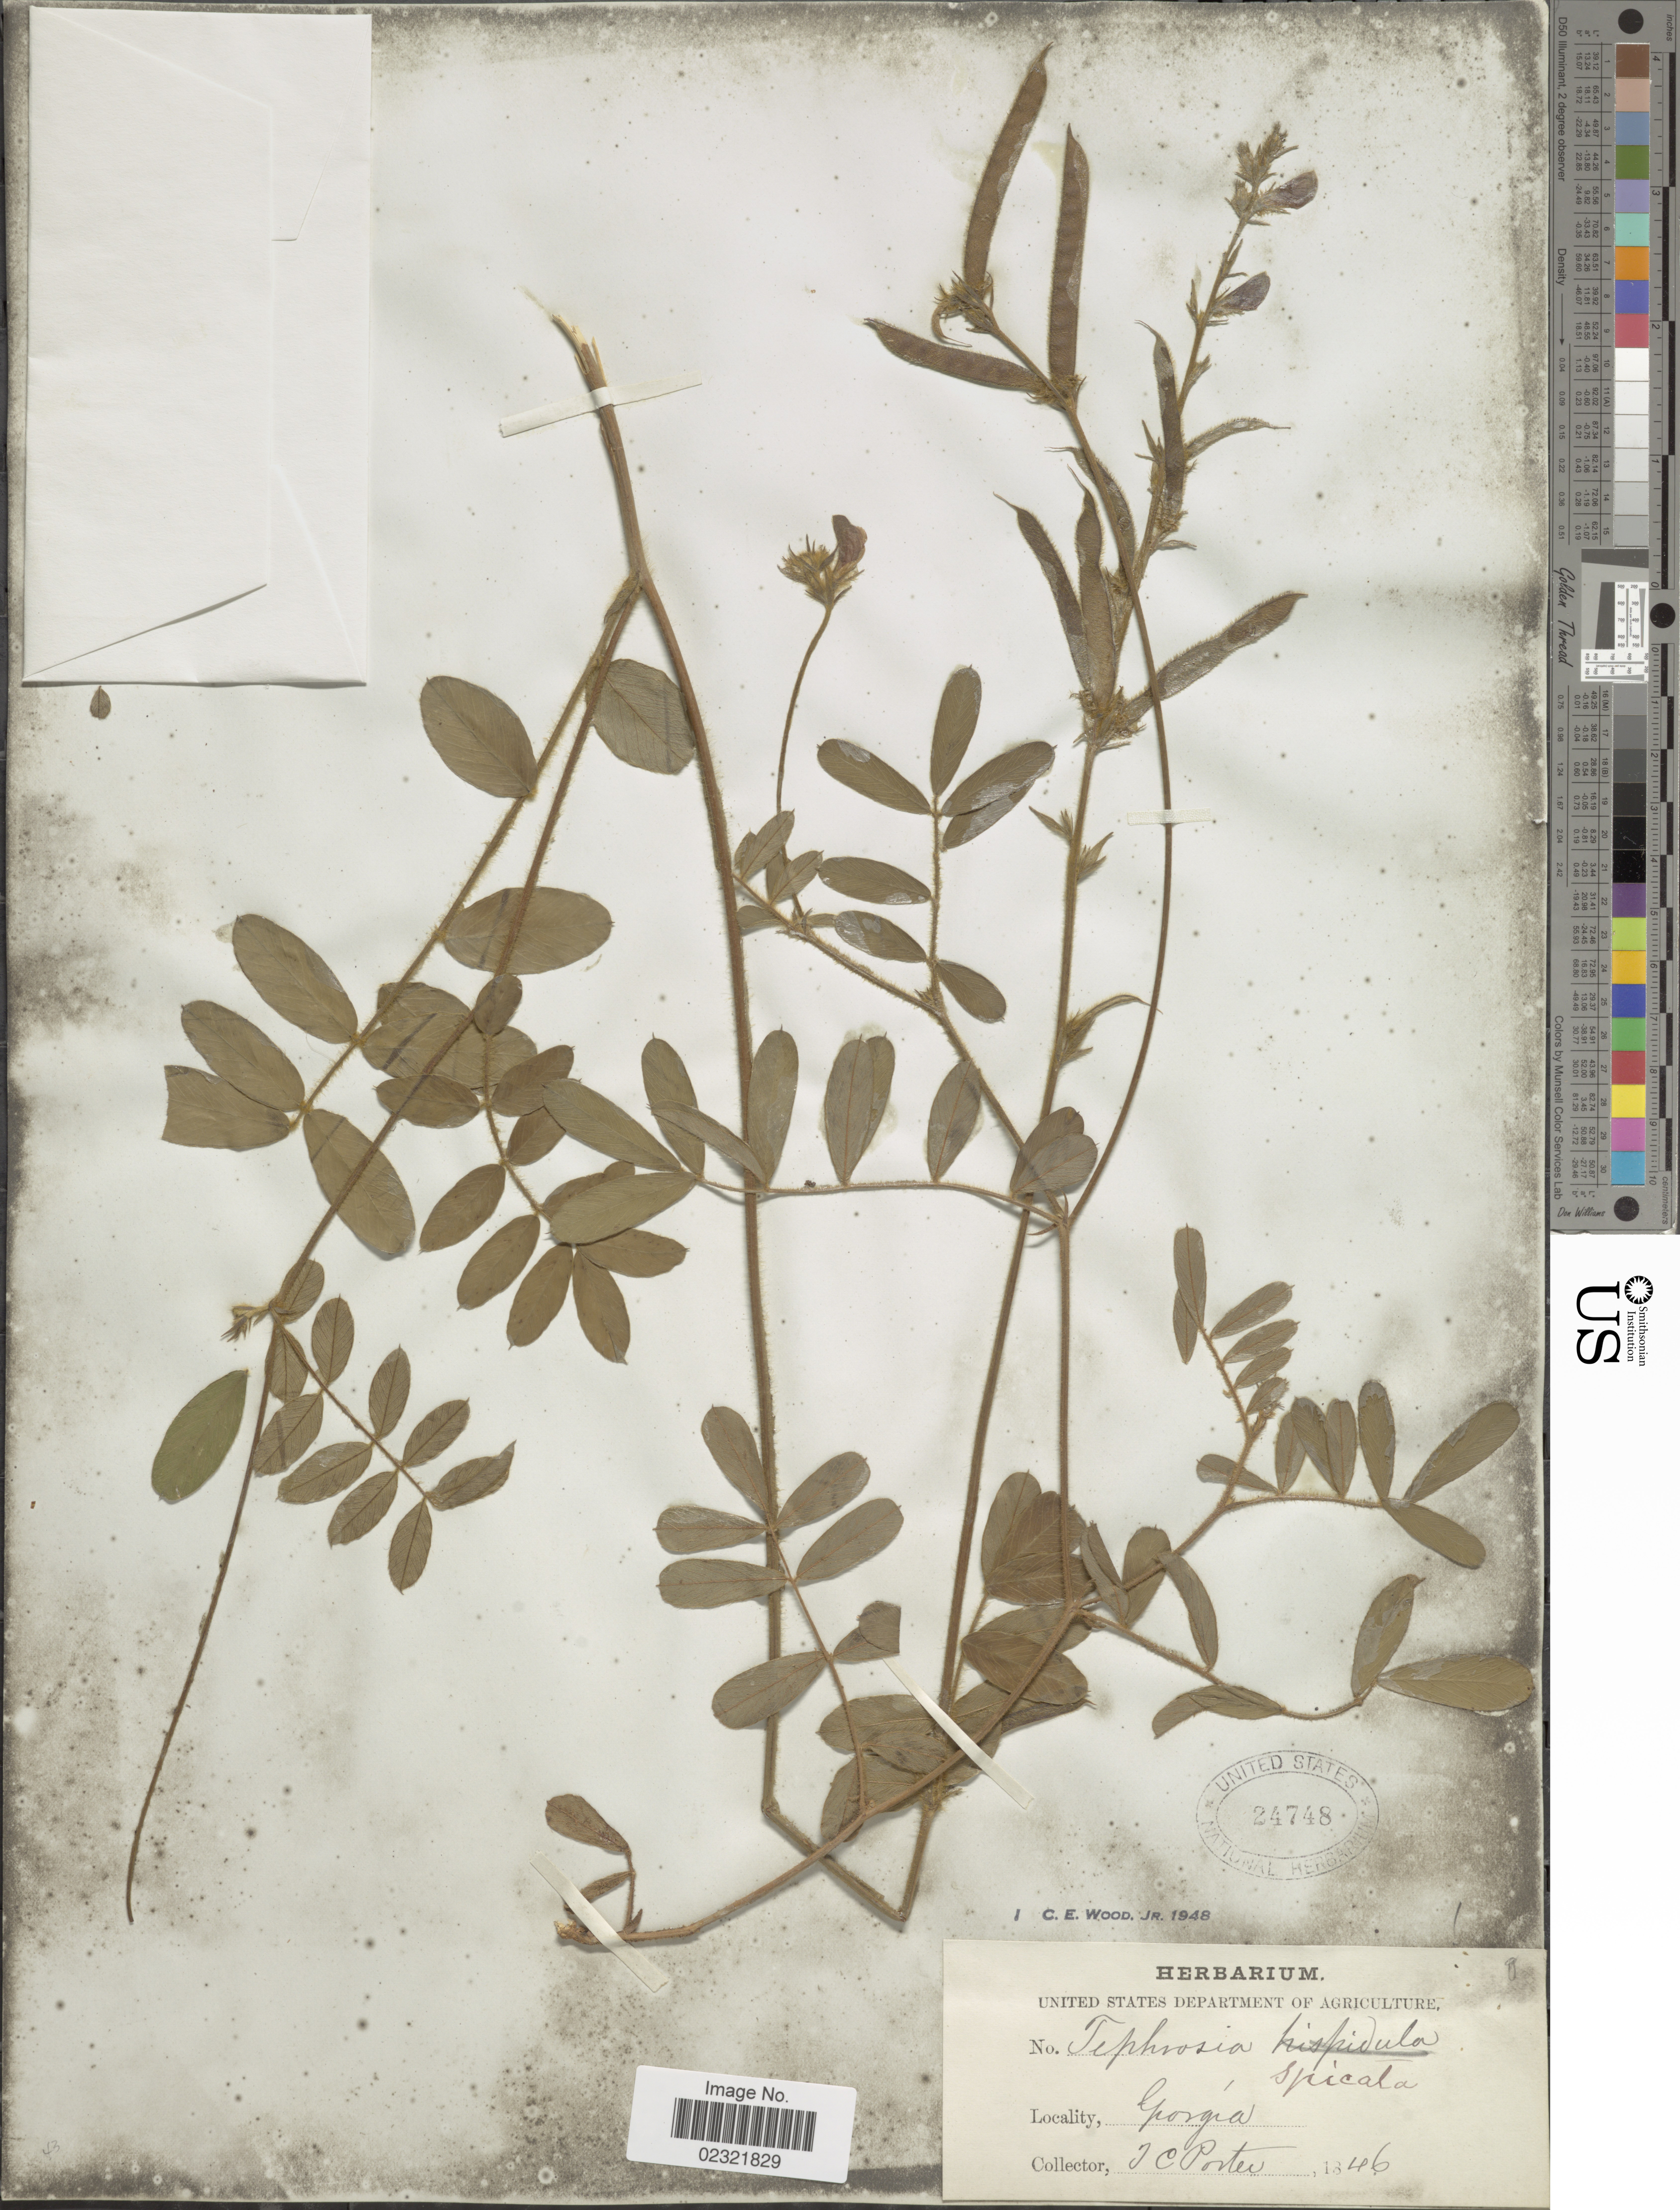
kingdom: Plantae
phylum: Tracheophyta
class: Magnoliopsida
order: Fabales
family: Fabaceae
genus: Tephrosia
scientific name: Tephrosia spicata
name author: (Walter) Torr. & A. Gray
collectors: J. Porter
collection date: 1846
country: United States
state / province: Georgia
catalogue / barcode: US 24748